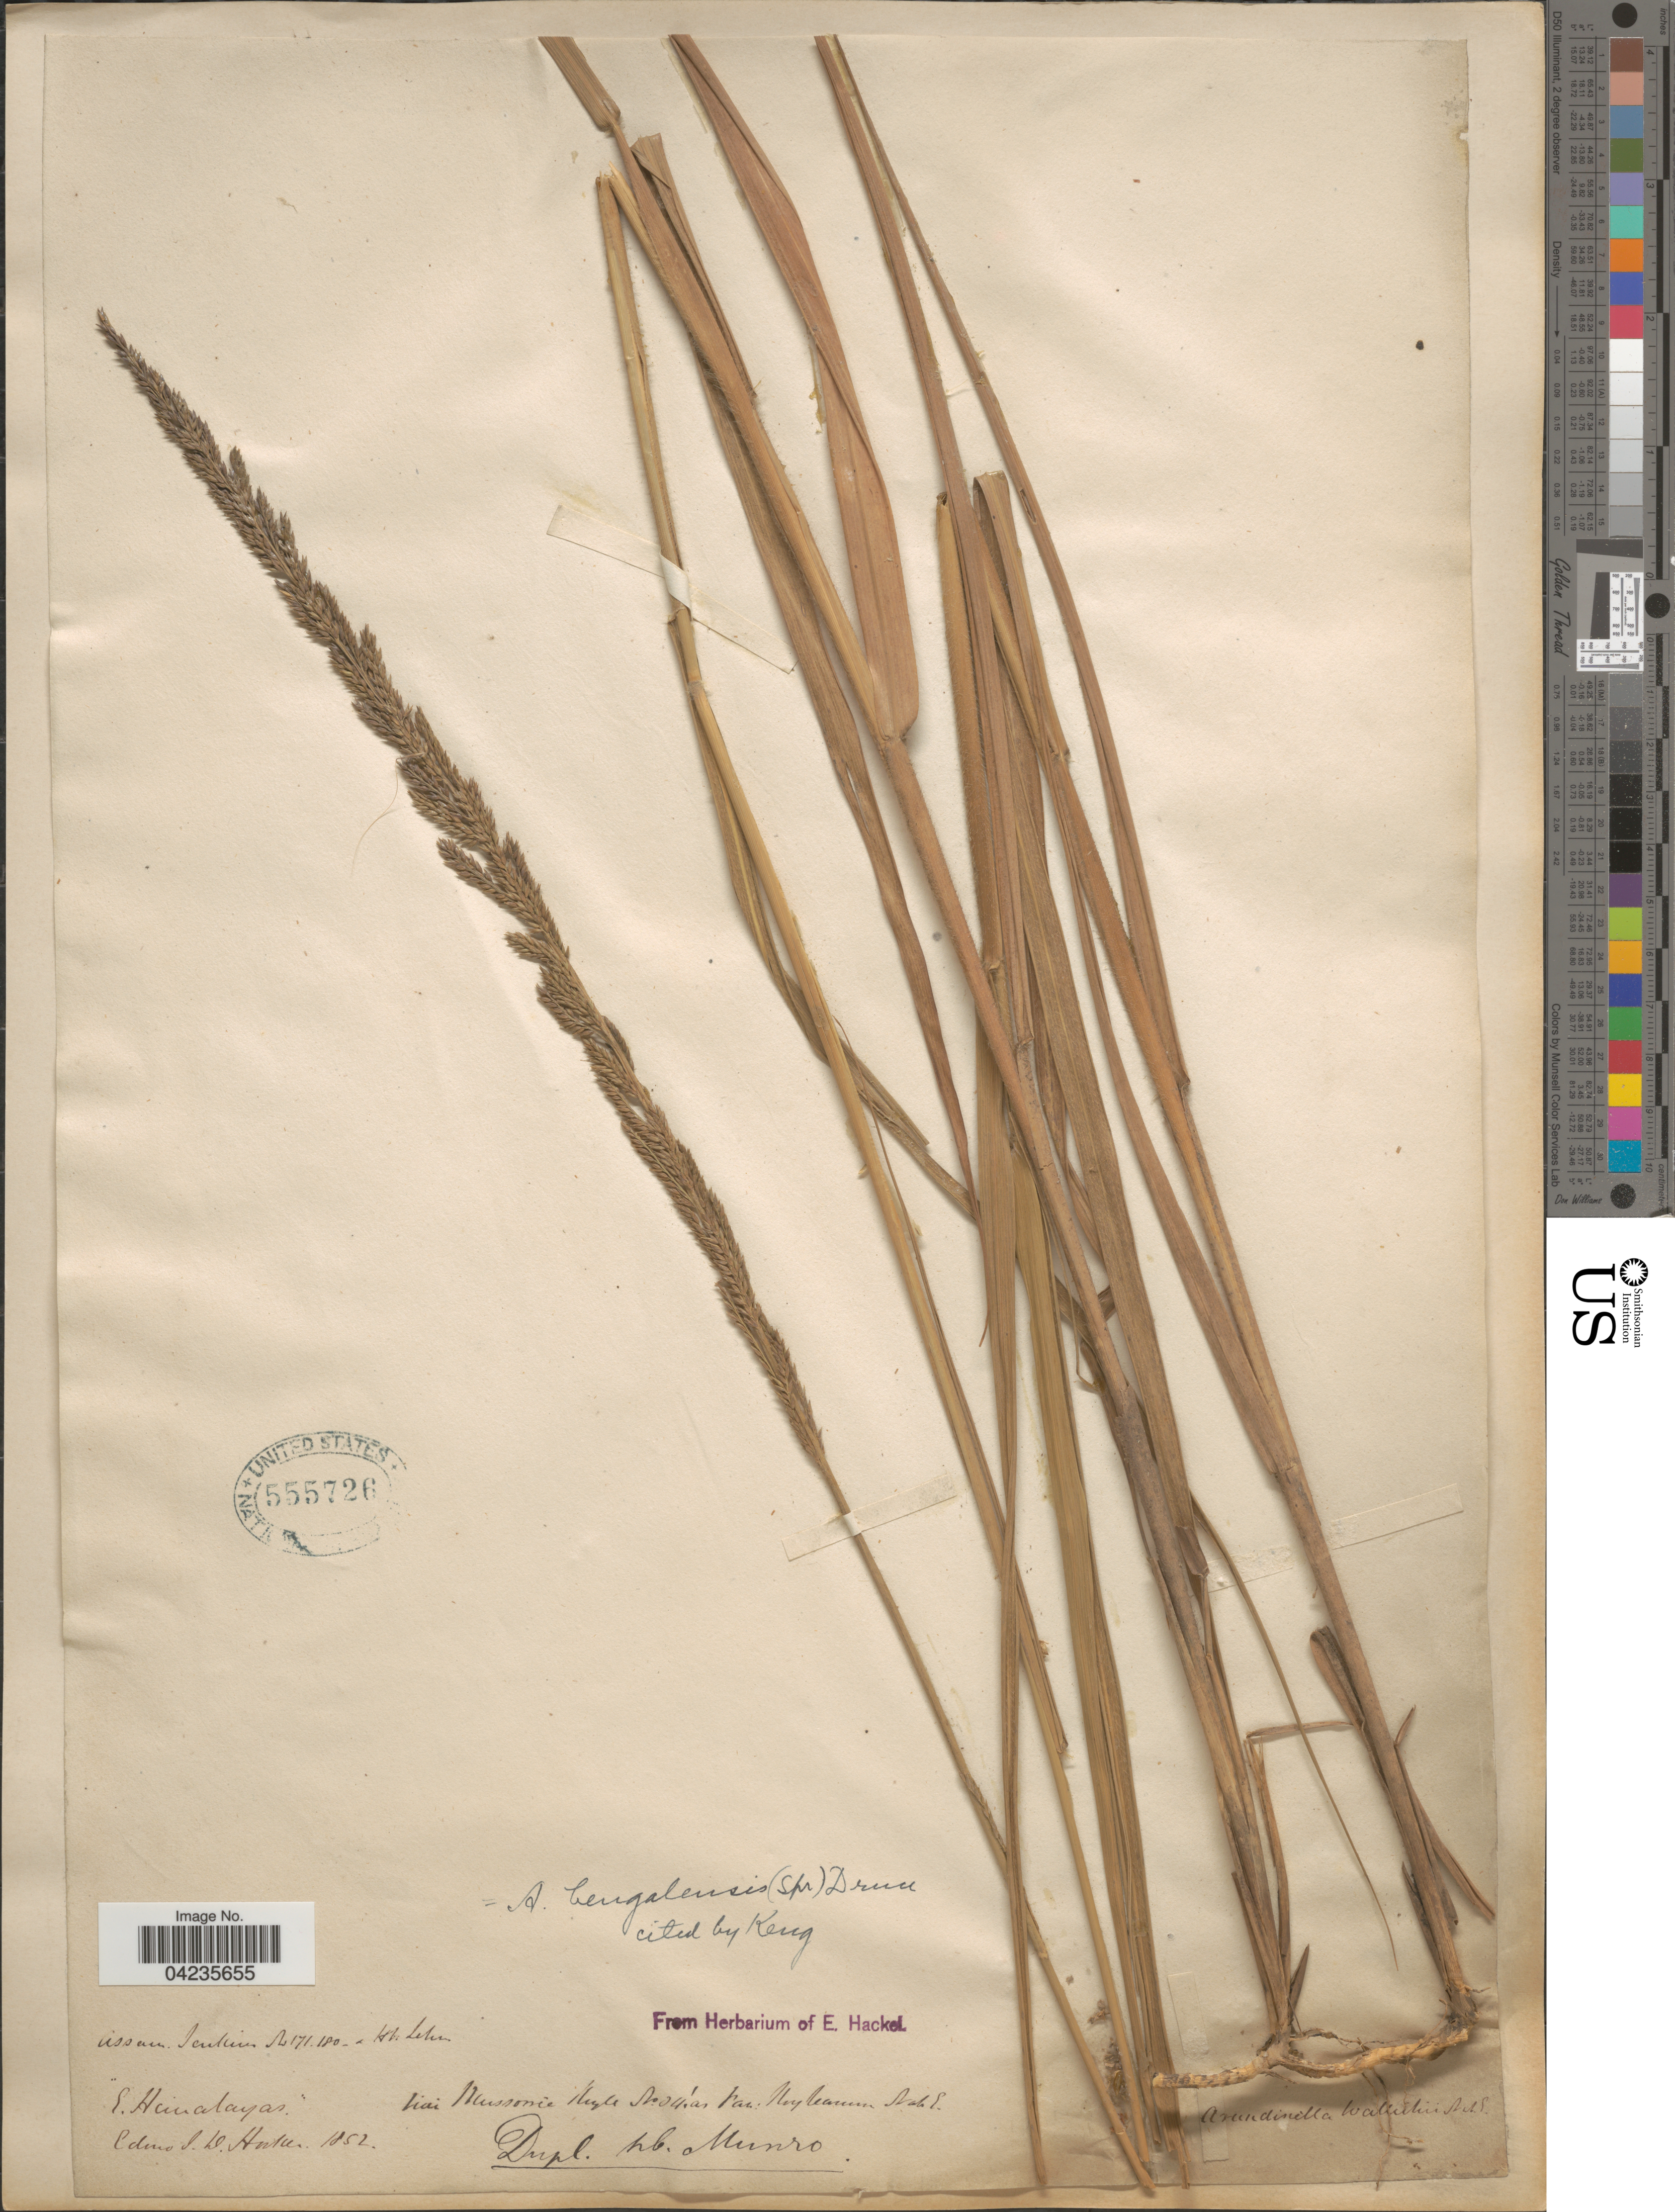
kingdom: Plantae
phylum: Tracheophyta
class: Liliopsida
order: Poales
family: Poaceae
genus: Arundinella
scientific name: Arundinella bengalensis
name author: (Spreng.) Druce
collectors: J. D. Hooker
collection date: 1852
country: India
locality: Assam [?] E. Himalayas.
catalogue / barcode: US 555726